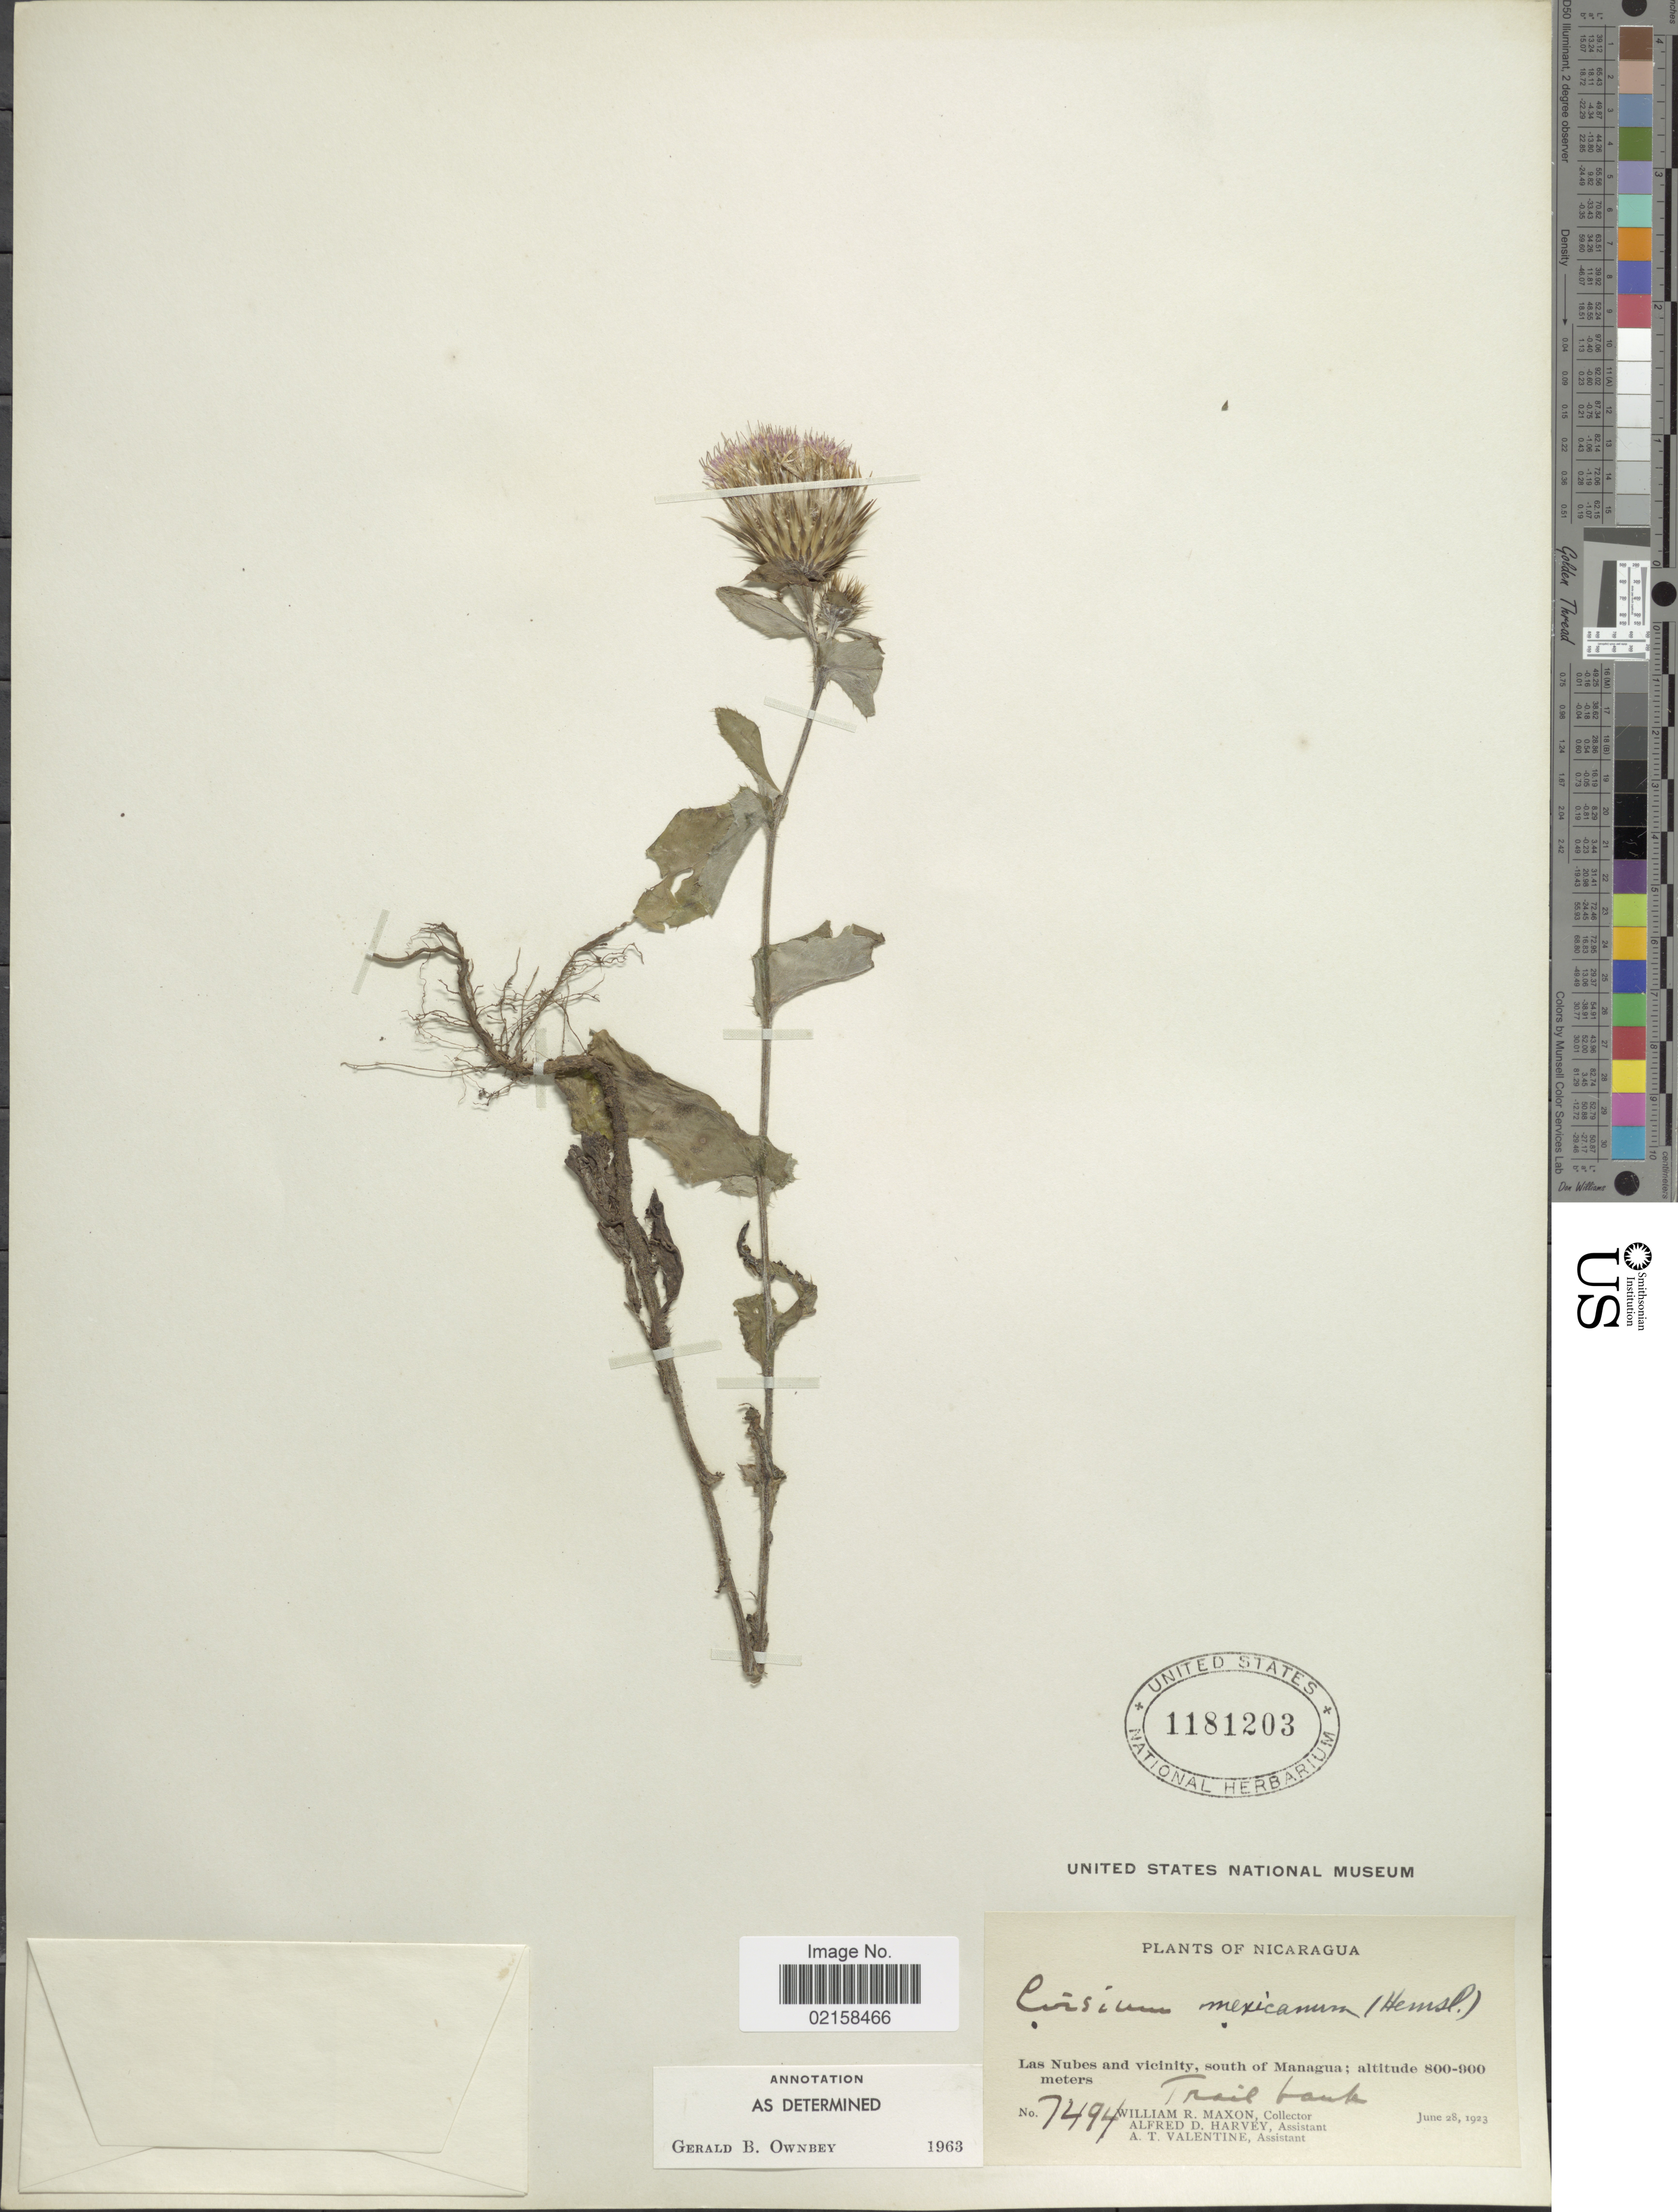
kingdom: Plantae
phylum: Tracheophyta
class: Magnoliopsida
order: Asterales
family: Asteraceae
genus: Cirsium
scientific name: Cirsium mexicanum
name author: DC.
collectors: W. R. Maxon, A. D. Harvey & A. Valentine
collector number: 7494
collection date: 1913-06-28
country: Nicaragua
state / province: Managua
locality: Las Nubes and vicinity, south of Managua.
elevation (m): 800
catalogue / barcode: US 1181203